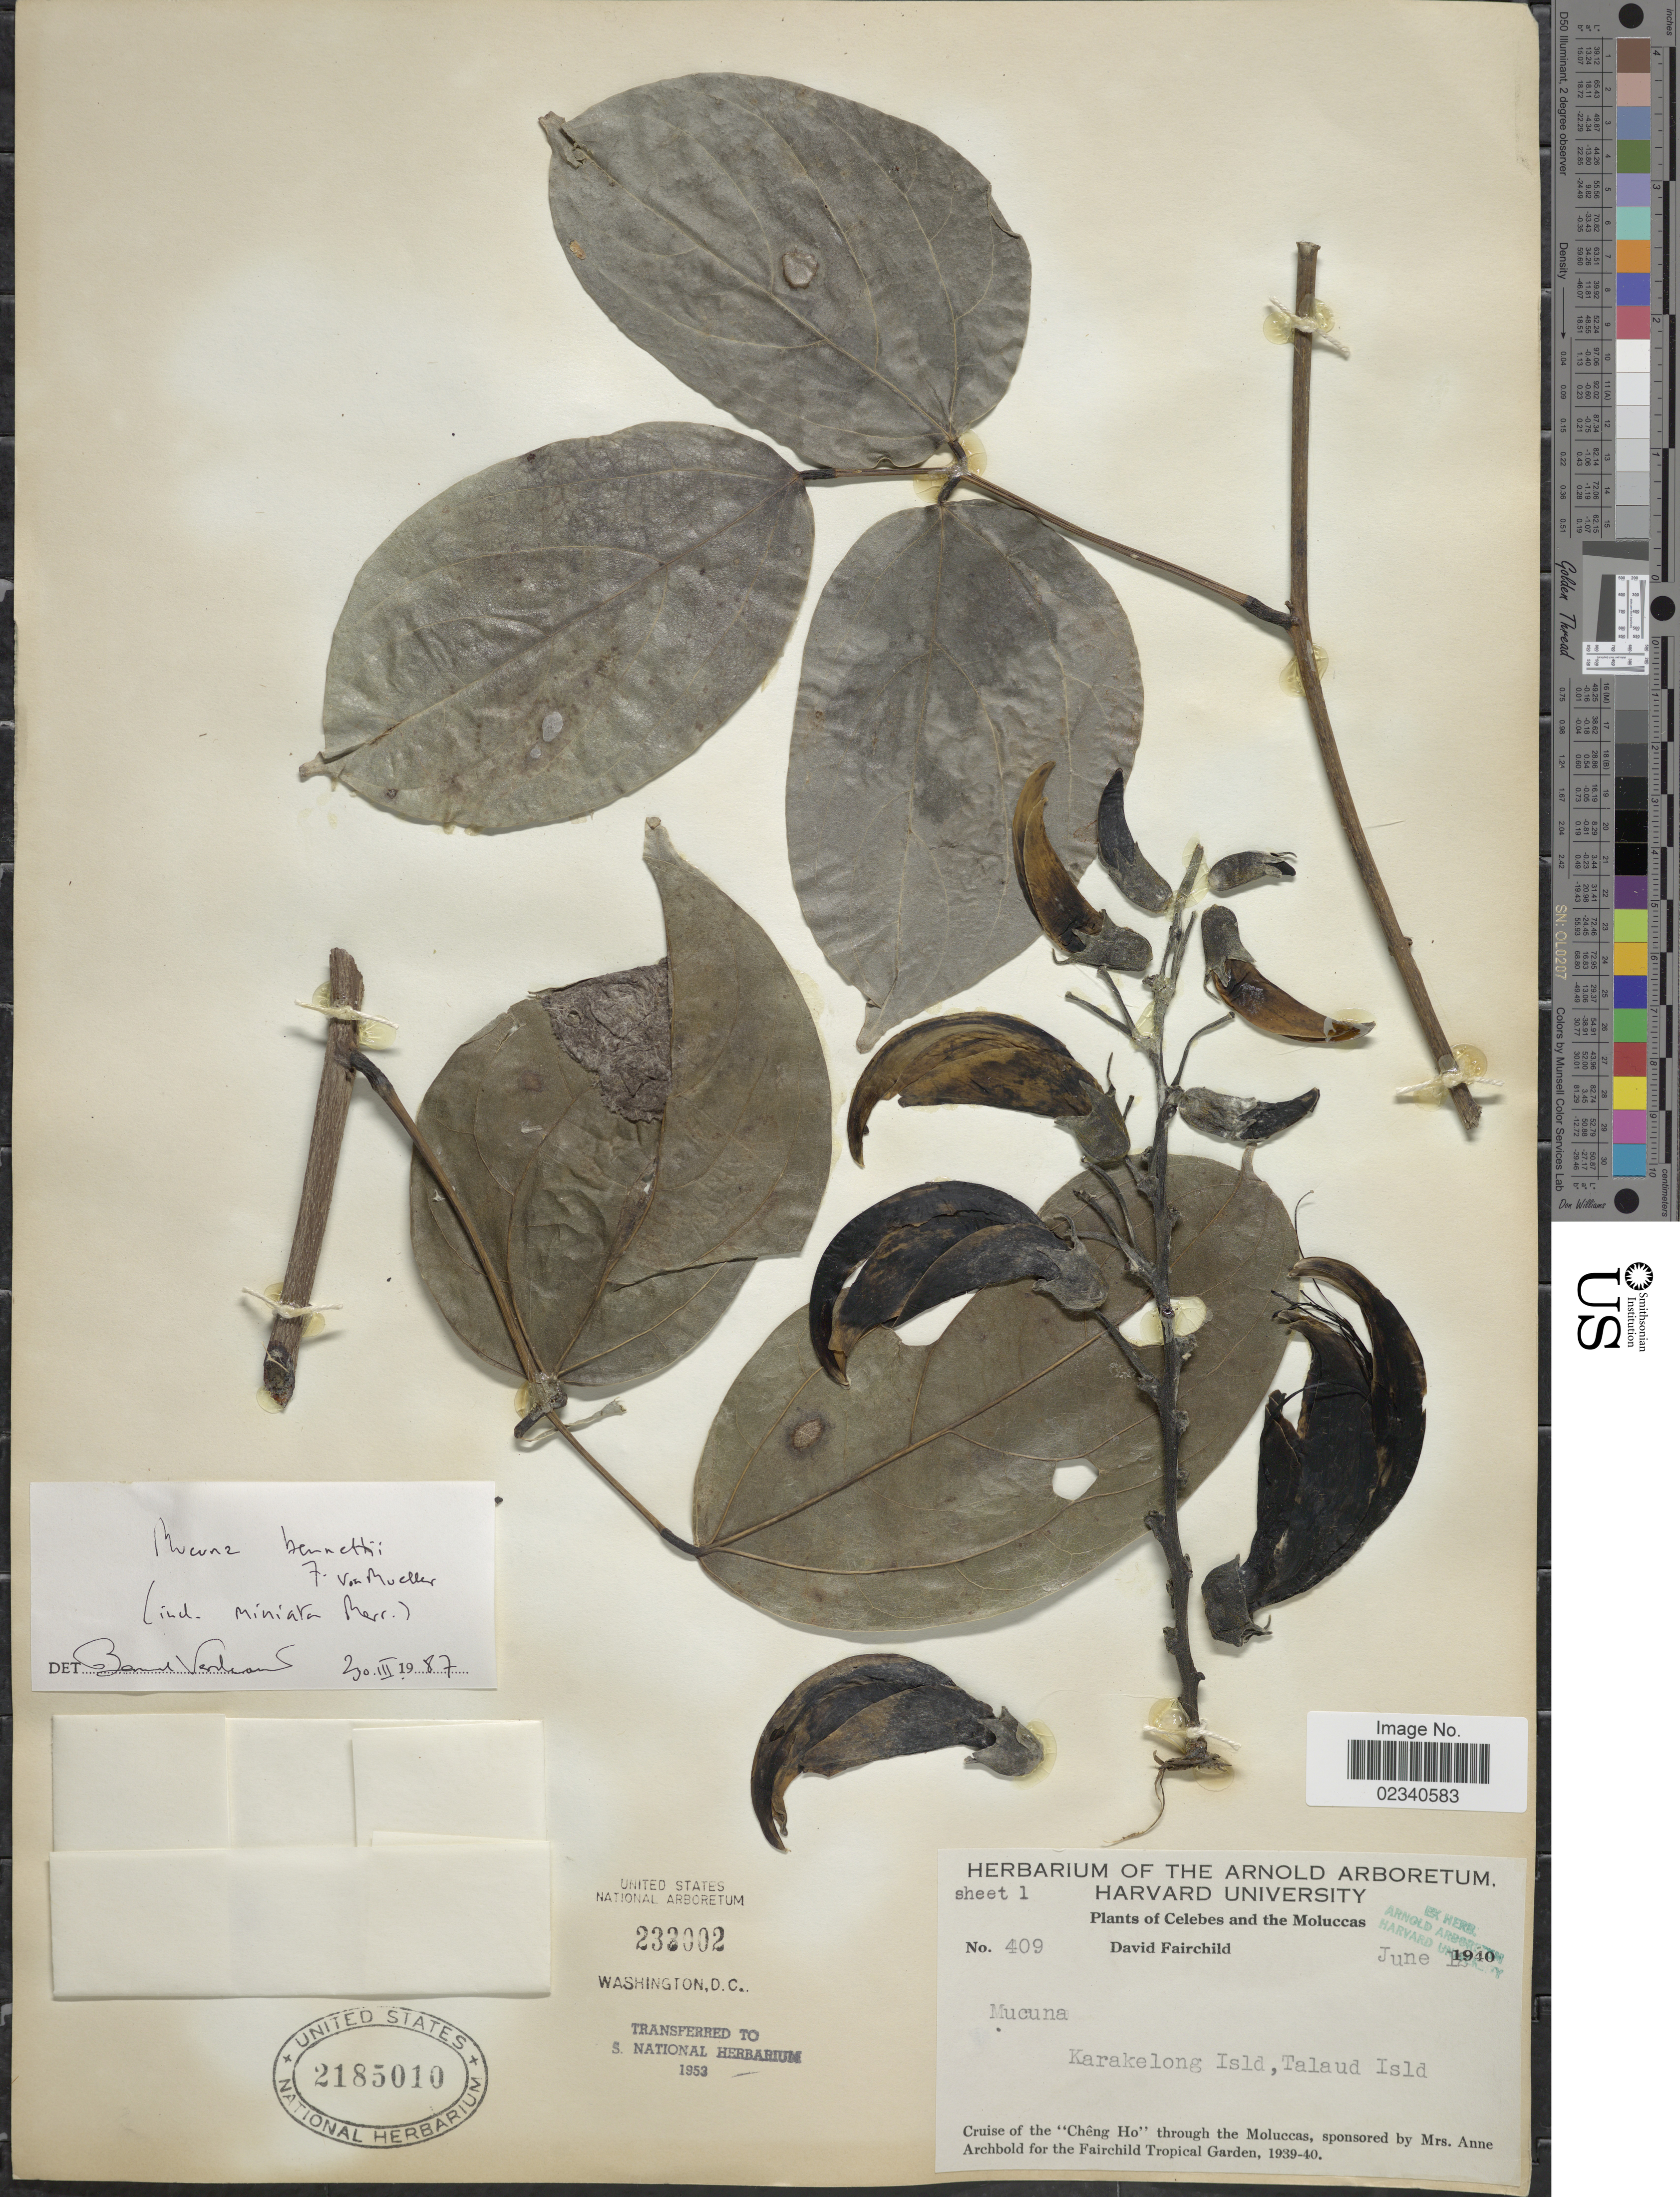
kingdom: Plantae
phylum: Tracheophyta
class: Magnoliopsida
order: Fabales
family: Fabaceae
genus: Mucuna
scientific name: Mucuna bennetti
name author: F. Muell.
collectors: D. Fairchild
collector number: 409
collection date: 1940-06-12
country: Indonesia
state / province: Maluku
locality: Celebes and Moluccas. Karakelong Isld, Talaud Isld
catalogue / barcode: US 2185010